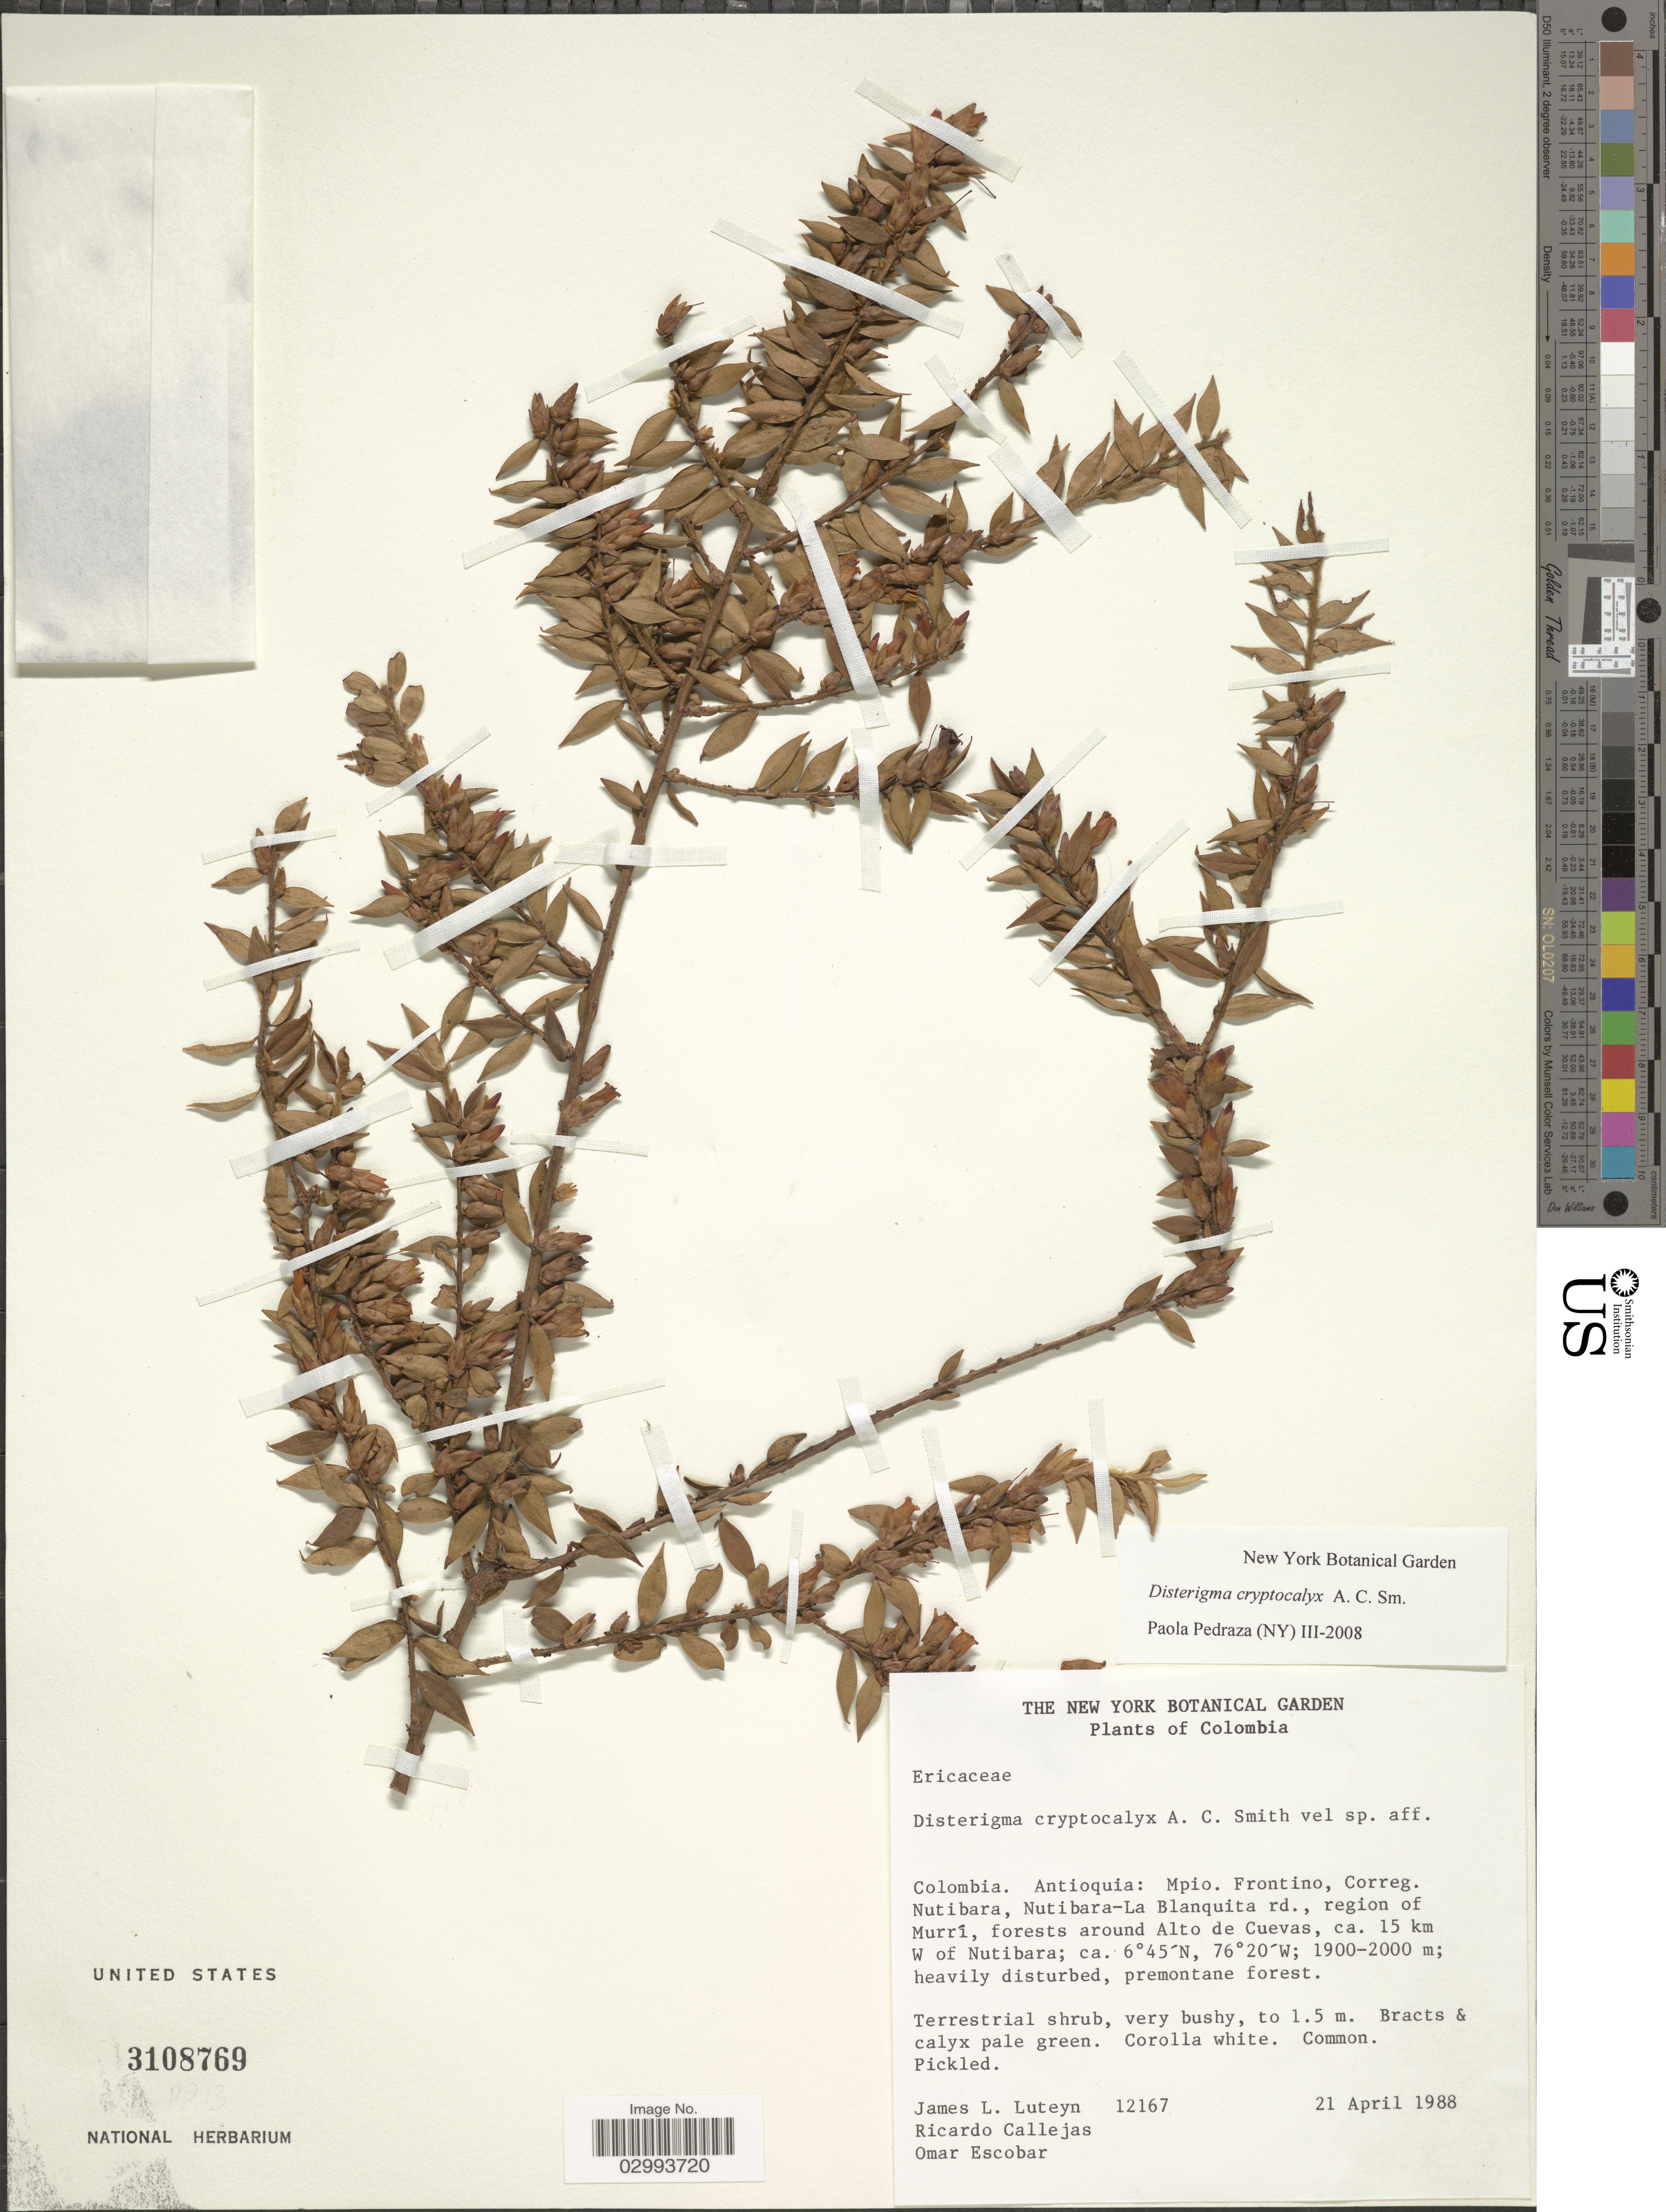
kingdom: Plantae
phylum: Tracheophyta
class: Magnoliopsida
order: Ericales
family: Ericaceae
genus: Disterigma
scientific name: Disterigma cryptocalyx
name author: A.C. Sm.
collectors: J. L. Luteyn, R. Callejas & O. D. Escobar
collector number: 12167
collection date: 1988-04-21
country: Colombia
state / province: Antioquia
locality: Mpio. Frontino, Correg. Nutibara, Nutibara-La Blanquita rd., region of Murrí, forest around Alto de Cuevas, ca. 15 km W of Nutibara.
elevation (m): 1900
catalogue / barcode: US 3108769